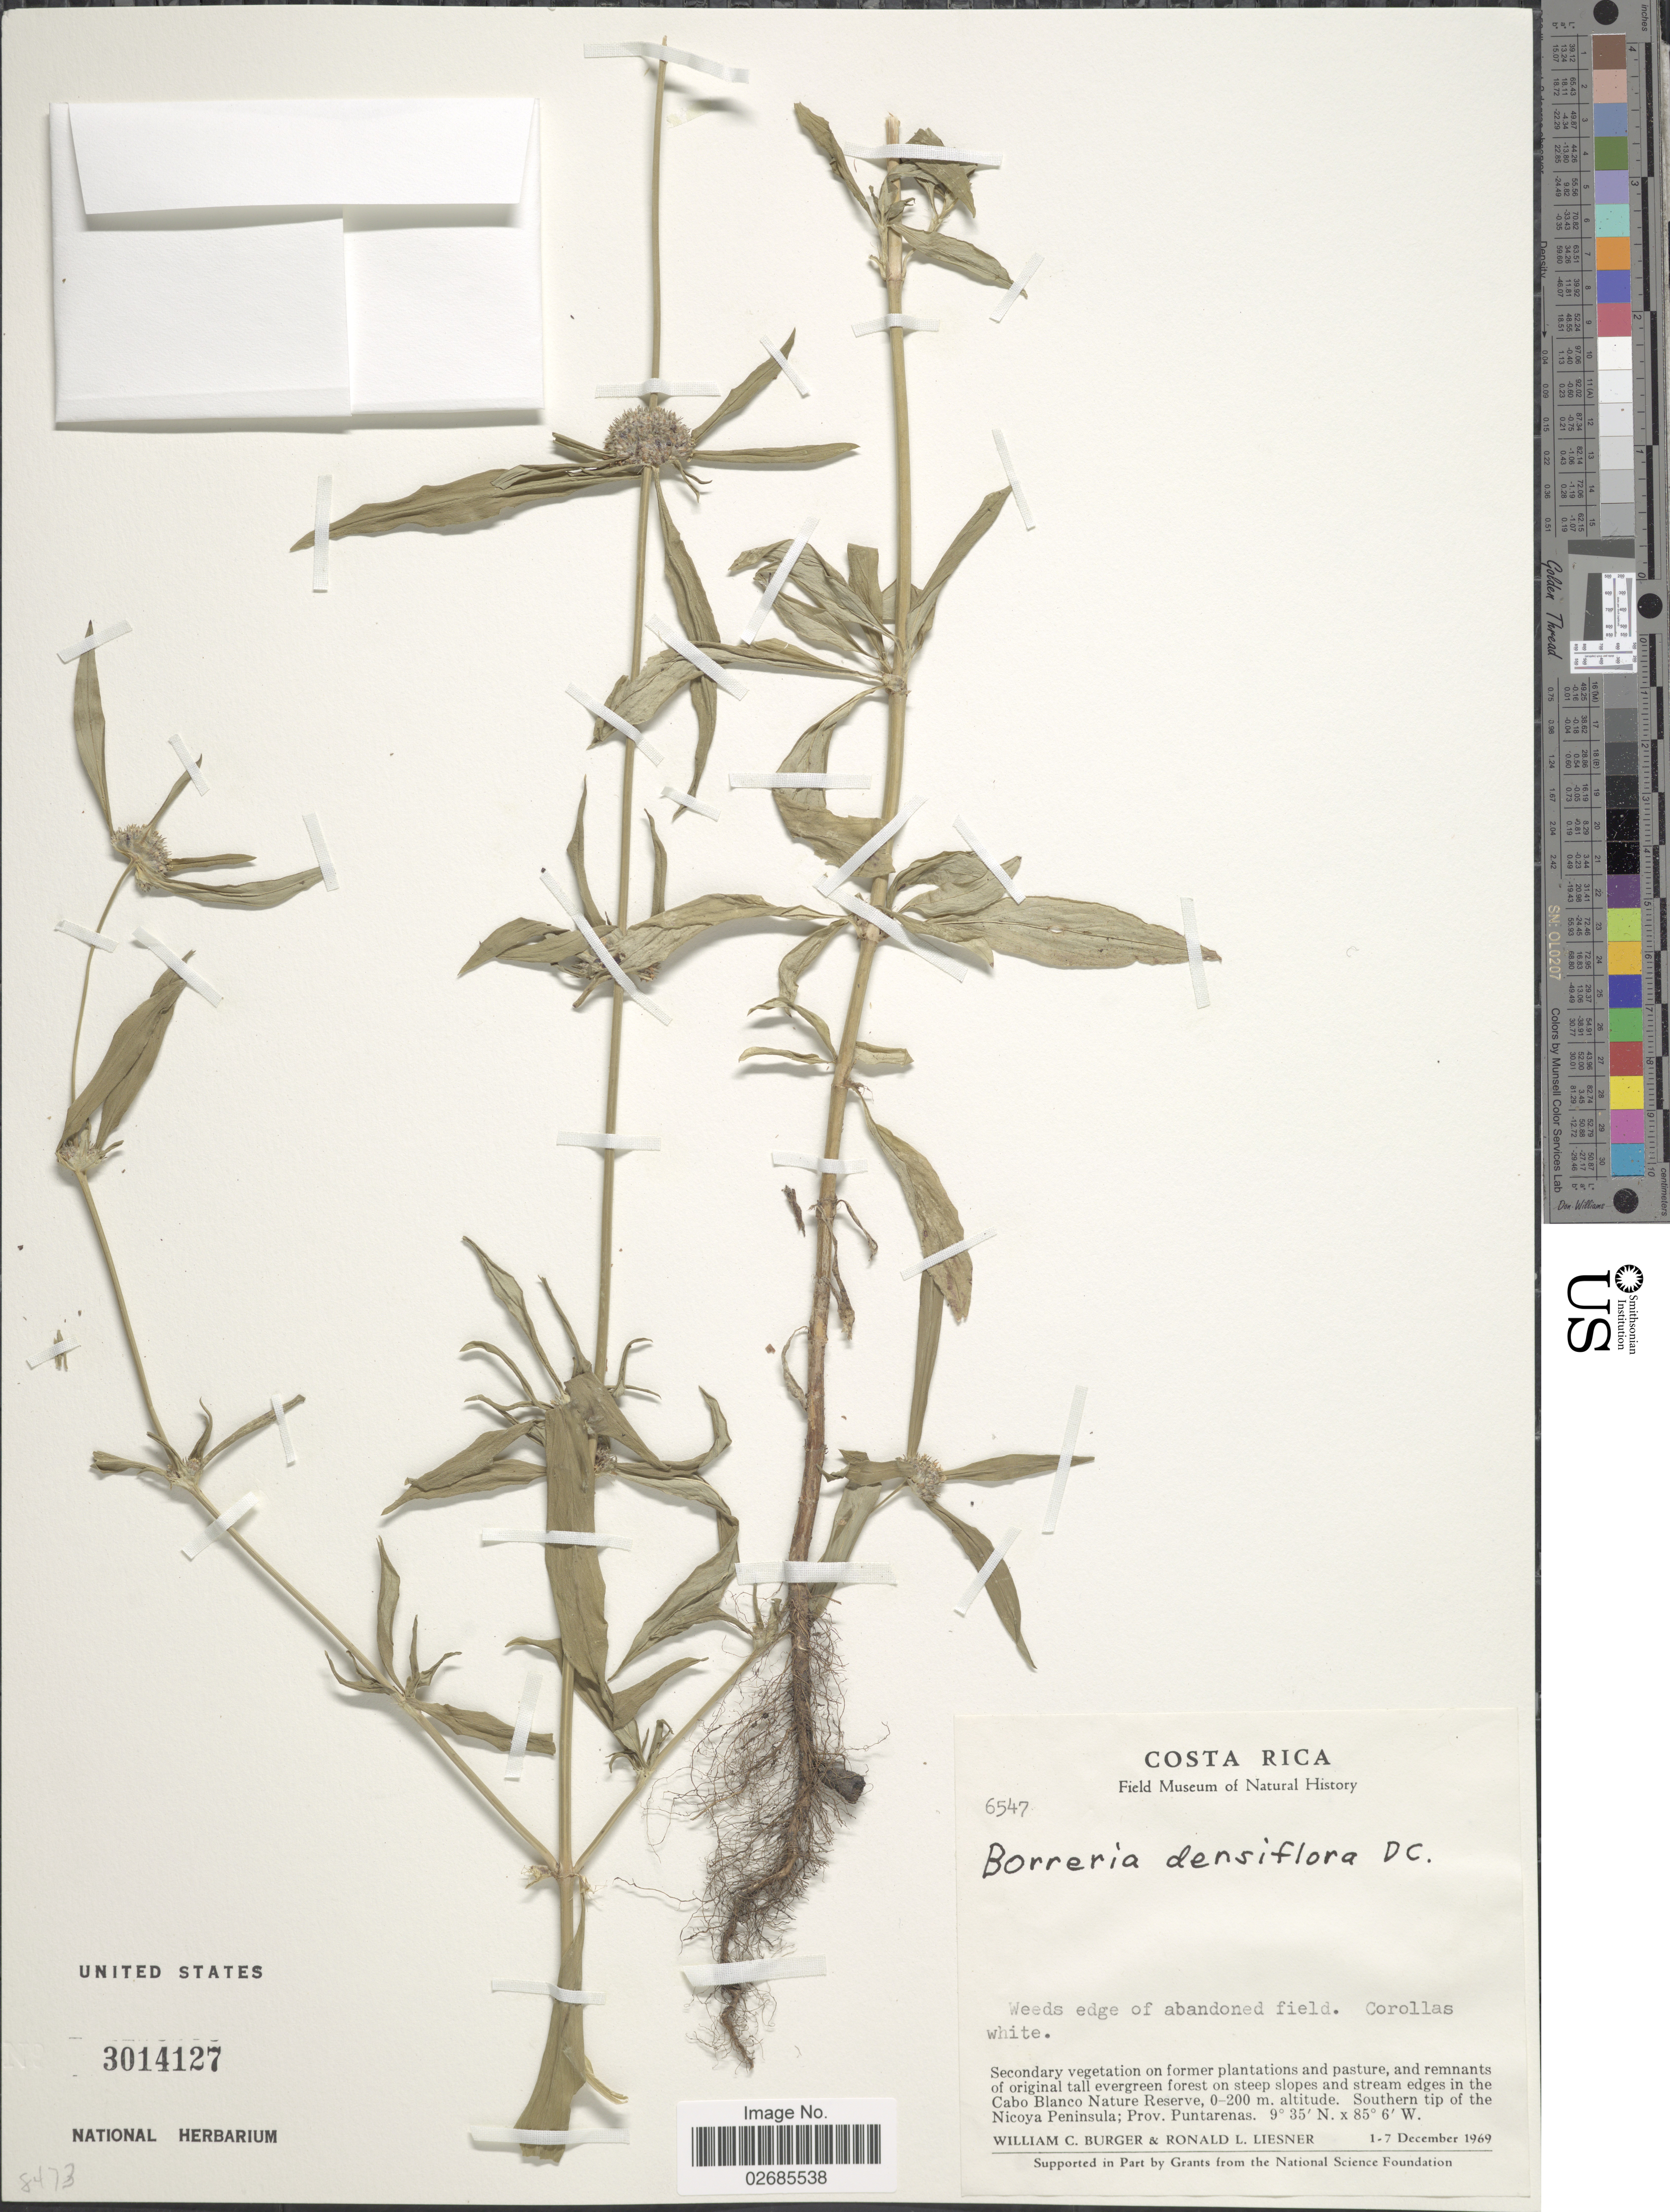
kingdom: Plantae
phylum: Tracheophyta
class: Magnoliopsida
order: Gentianales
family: Rubiaceae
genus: Borreria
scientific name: Borreria densiflora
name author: DC.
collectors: W. Burger & R. L. Liesner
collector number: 6547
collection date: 1969-12-01/1969-12-07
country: Costa Rica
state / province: Puntarenas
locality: Weeds edge of abandoned field. Secondary vegetation on former plantations and pasture, and remnants of original tall evergreen forest on steep slopes and stream edges in de Cabo Blanco Nature Reserve. Southern tip of the Nicoya Peninsula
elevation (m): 0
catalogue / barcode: US 3014127